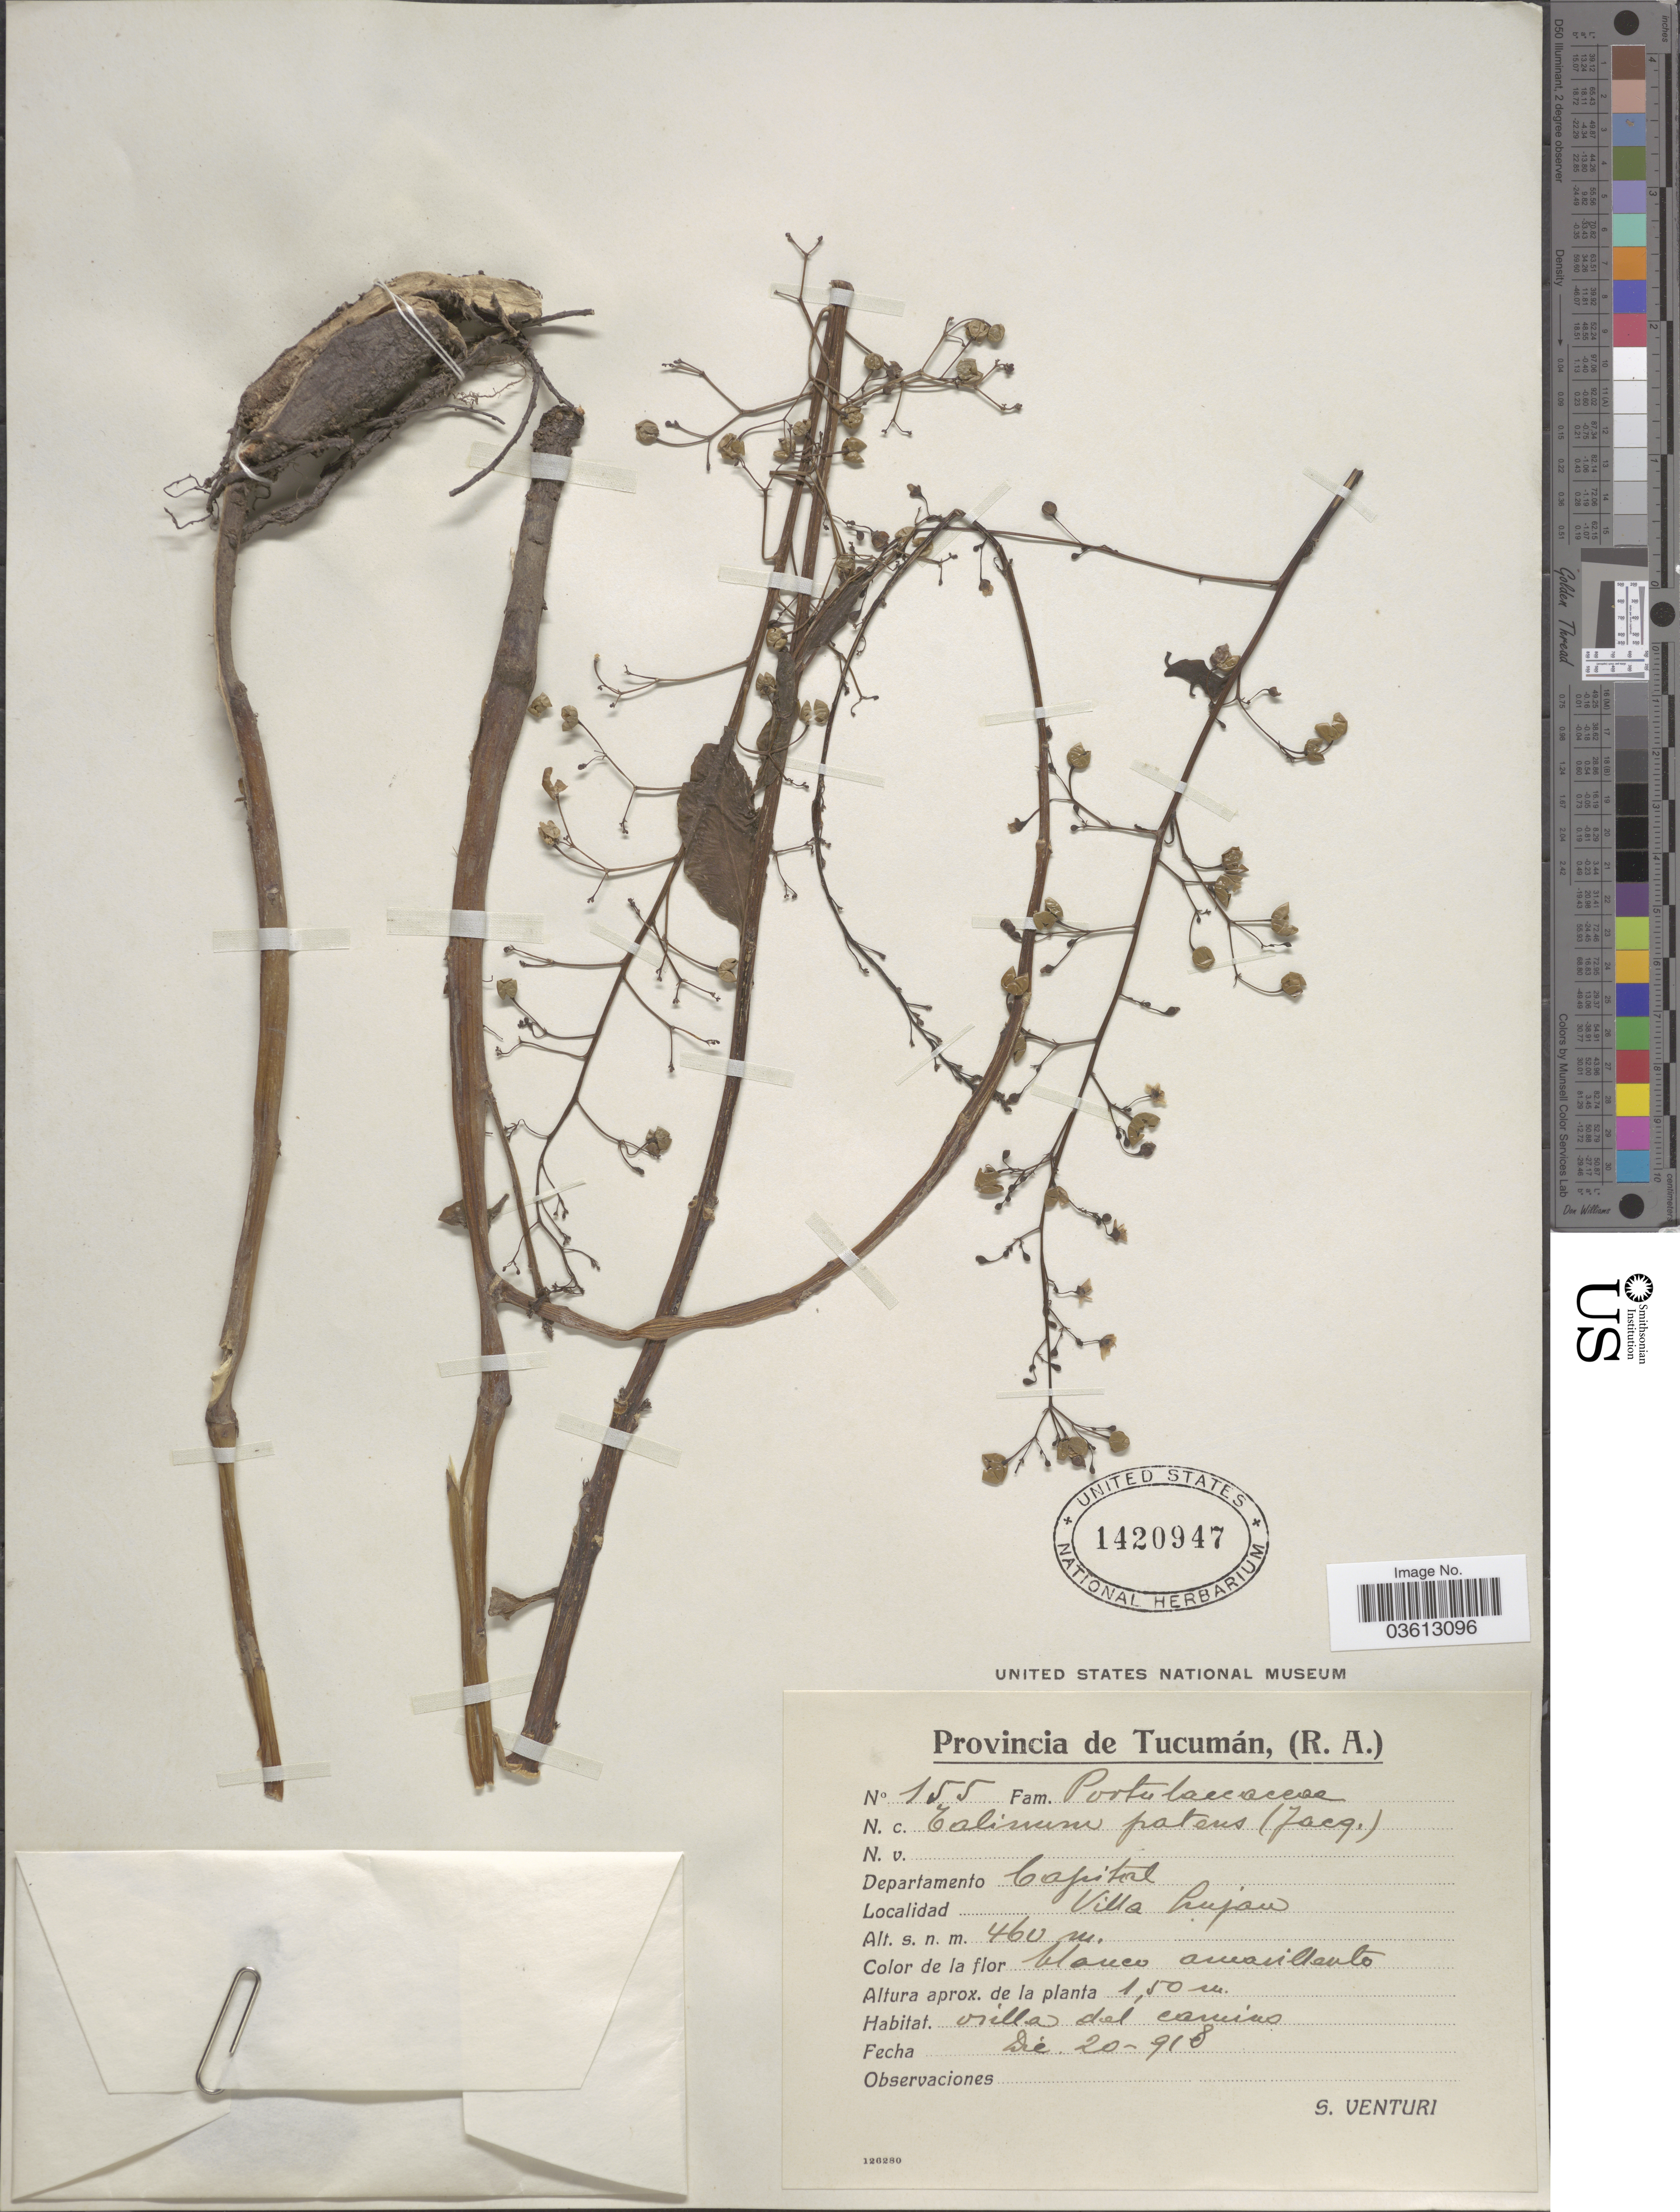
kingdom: Plantae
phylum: Tracheophyta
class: Magnoliopsida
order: Caryophyllales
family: Talinaceae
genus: Talinum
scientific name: Talinum paniculatum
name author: (Jacq.) Gaertn.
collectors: S. Venturi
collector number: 155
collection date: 1918-12-20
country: Argentina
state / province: Tucuman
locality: Departamento Capital. Villa Lujan.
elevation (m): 460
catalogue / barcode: US 1420947